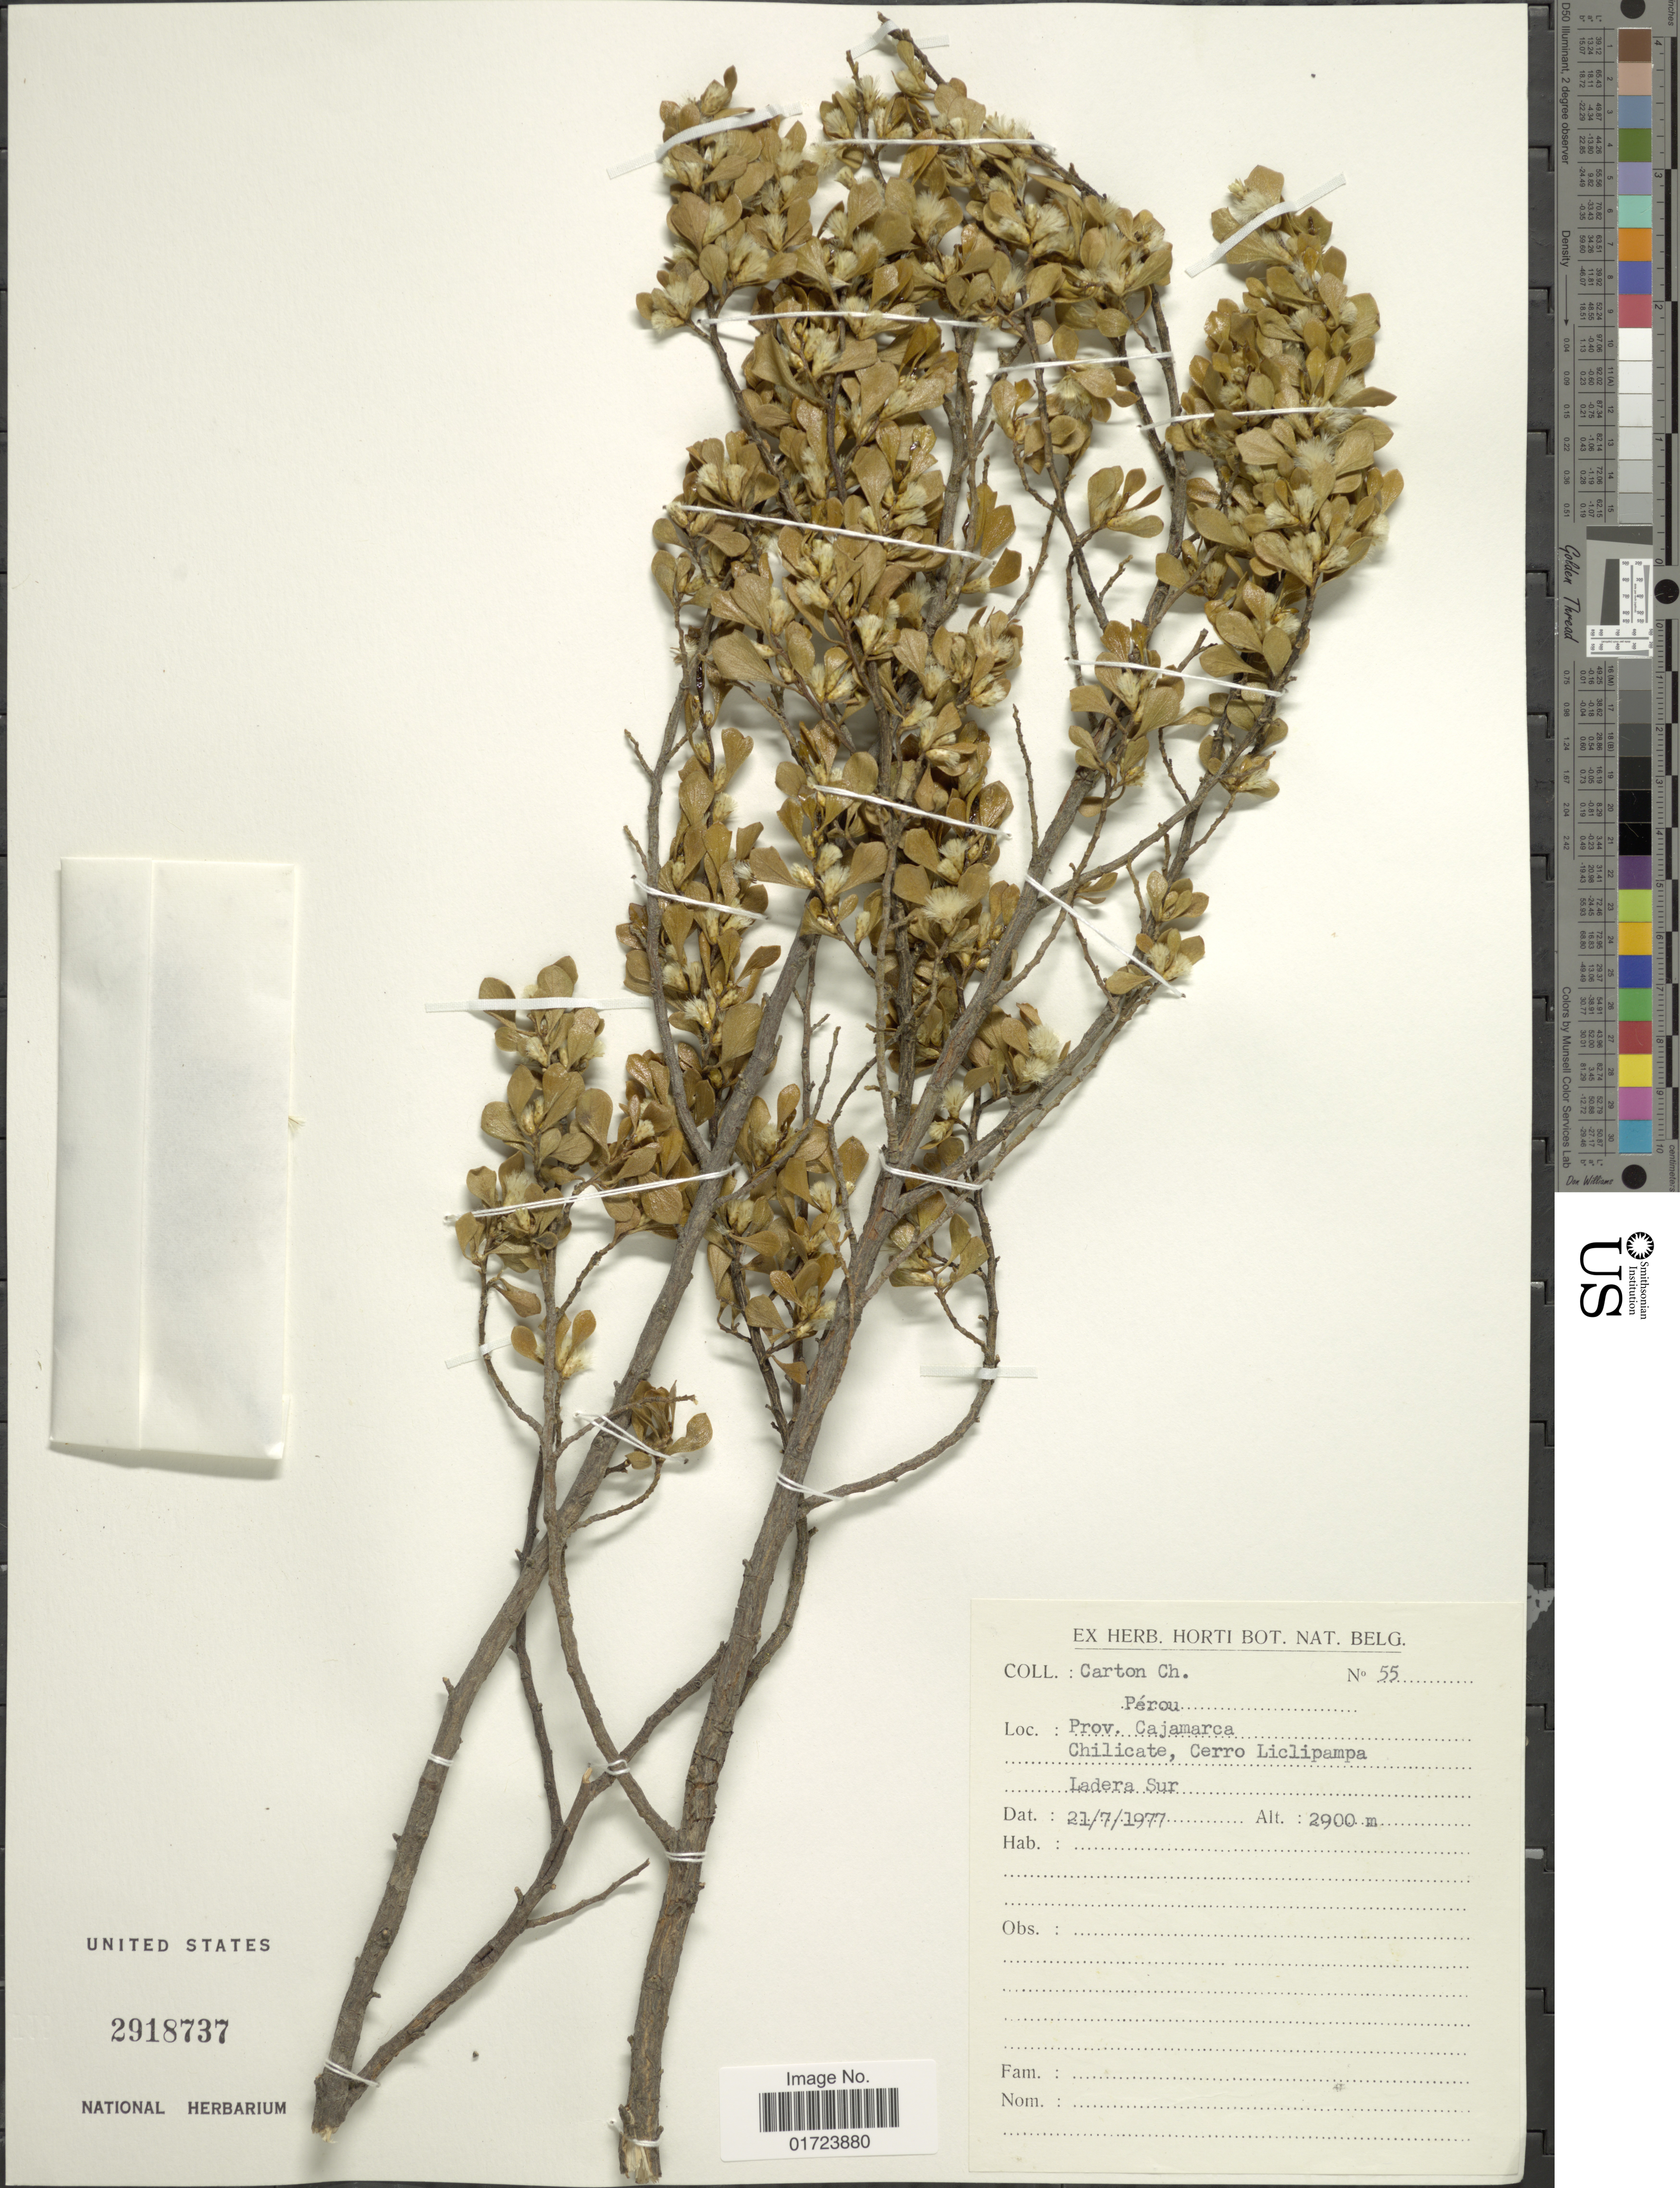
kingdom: Plantae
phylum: Tracheophyta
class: Magnoliopsida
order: Asterales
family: Asteraceae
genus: Baccharis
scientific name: Baccharis tricuneata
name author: (L. f.) Pers.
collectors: C. Carton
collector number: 55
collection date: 1977-07-21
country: Peru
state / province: Cajamarca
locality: Prov. Cajamarca, Chilicate, Cerro Liclipampa.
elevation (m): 2900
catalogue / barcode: US 2918737